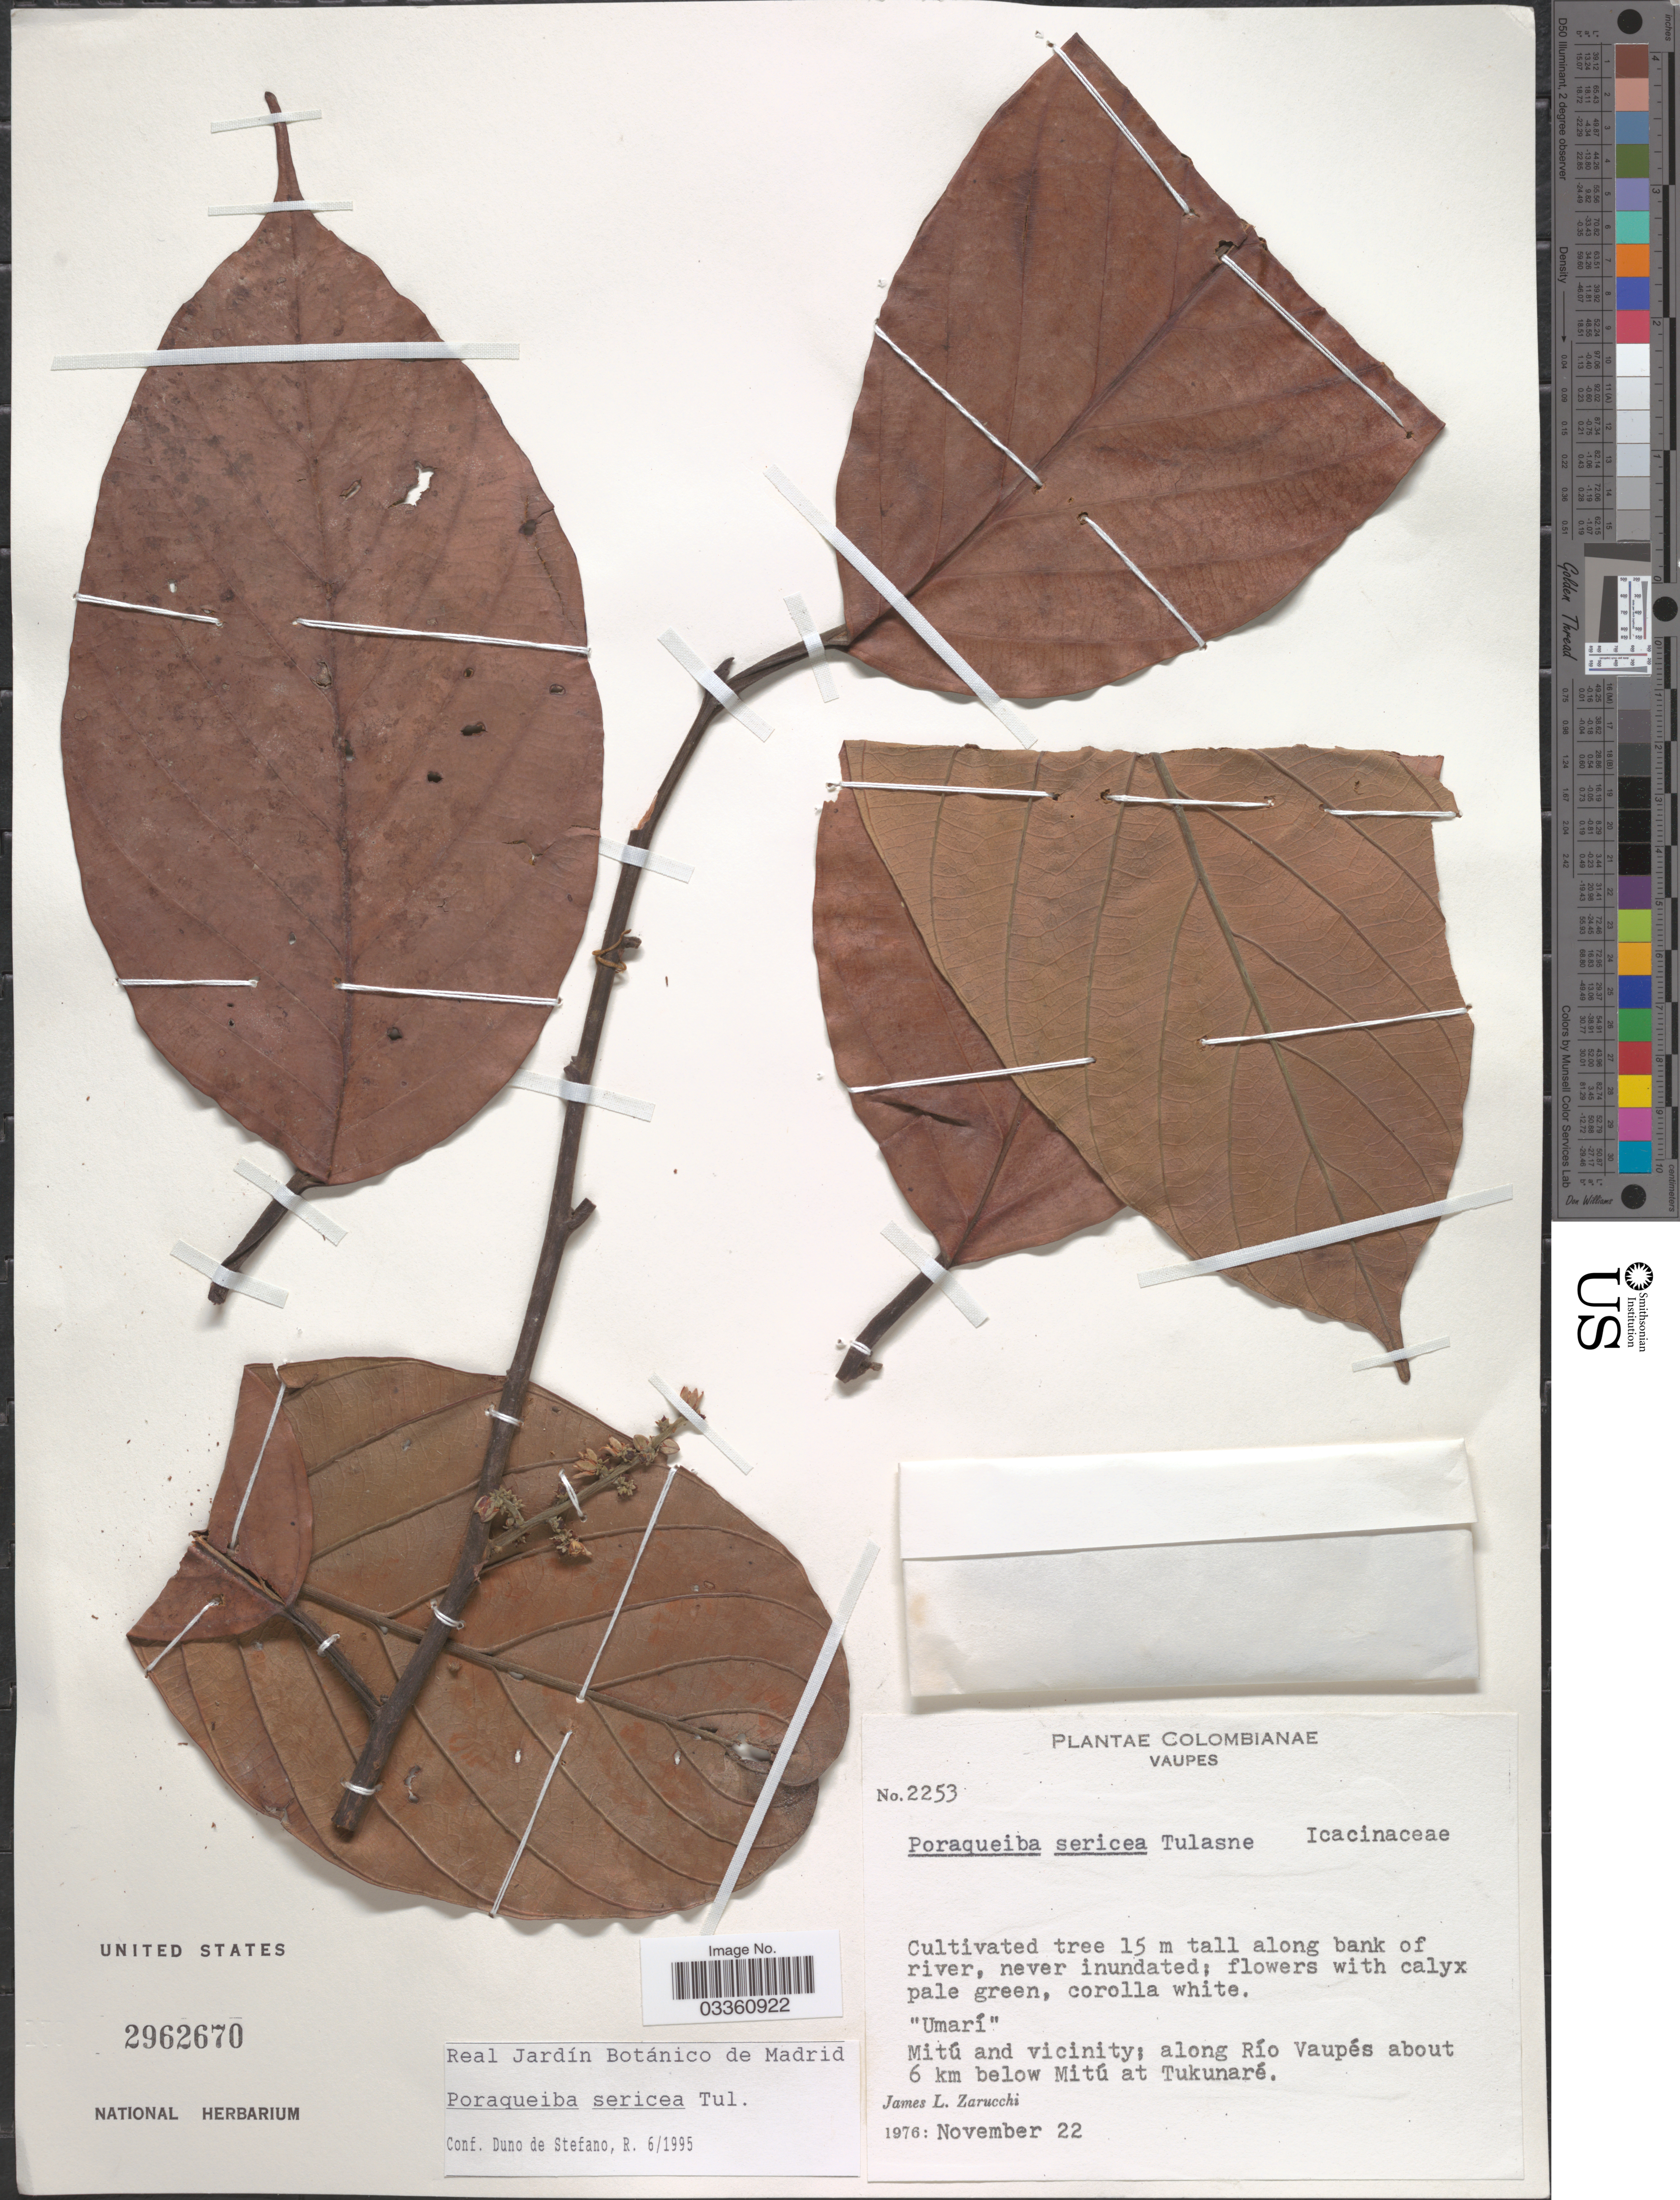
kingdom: Plantae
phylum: Tracheophyta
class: Magnoliopsida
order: Metteniusales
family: Metteniusaceae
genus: Poraqueiba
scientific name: Poraqueiba sericea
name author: Tul.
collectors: J. L. Zarucchi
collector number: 2253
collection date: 1976-11-22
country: Colombia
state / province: Vaupés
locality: Mitú and vicinity; along Río Vaupés about 6 km below Mitú at Tukunaré.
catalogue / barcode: US 2962670